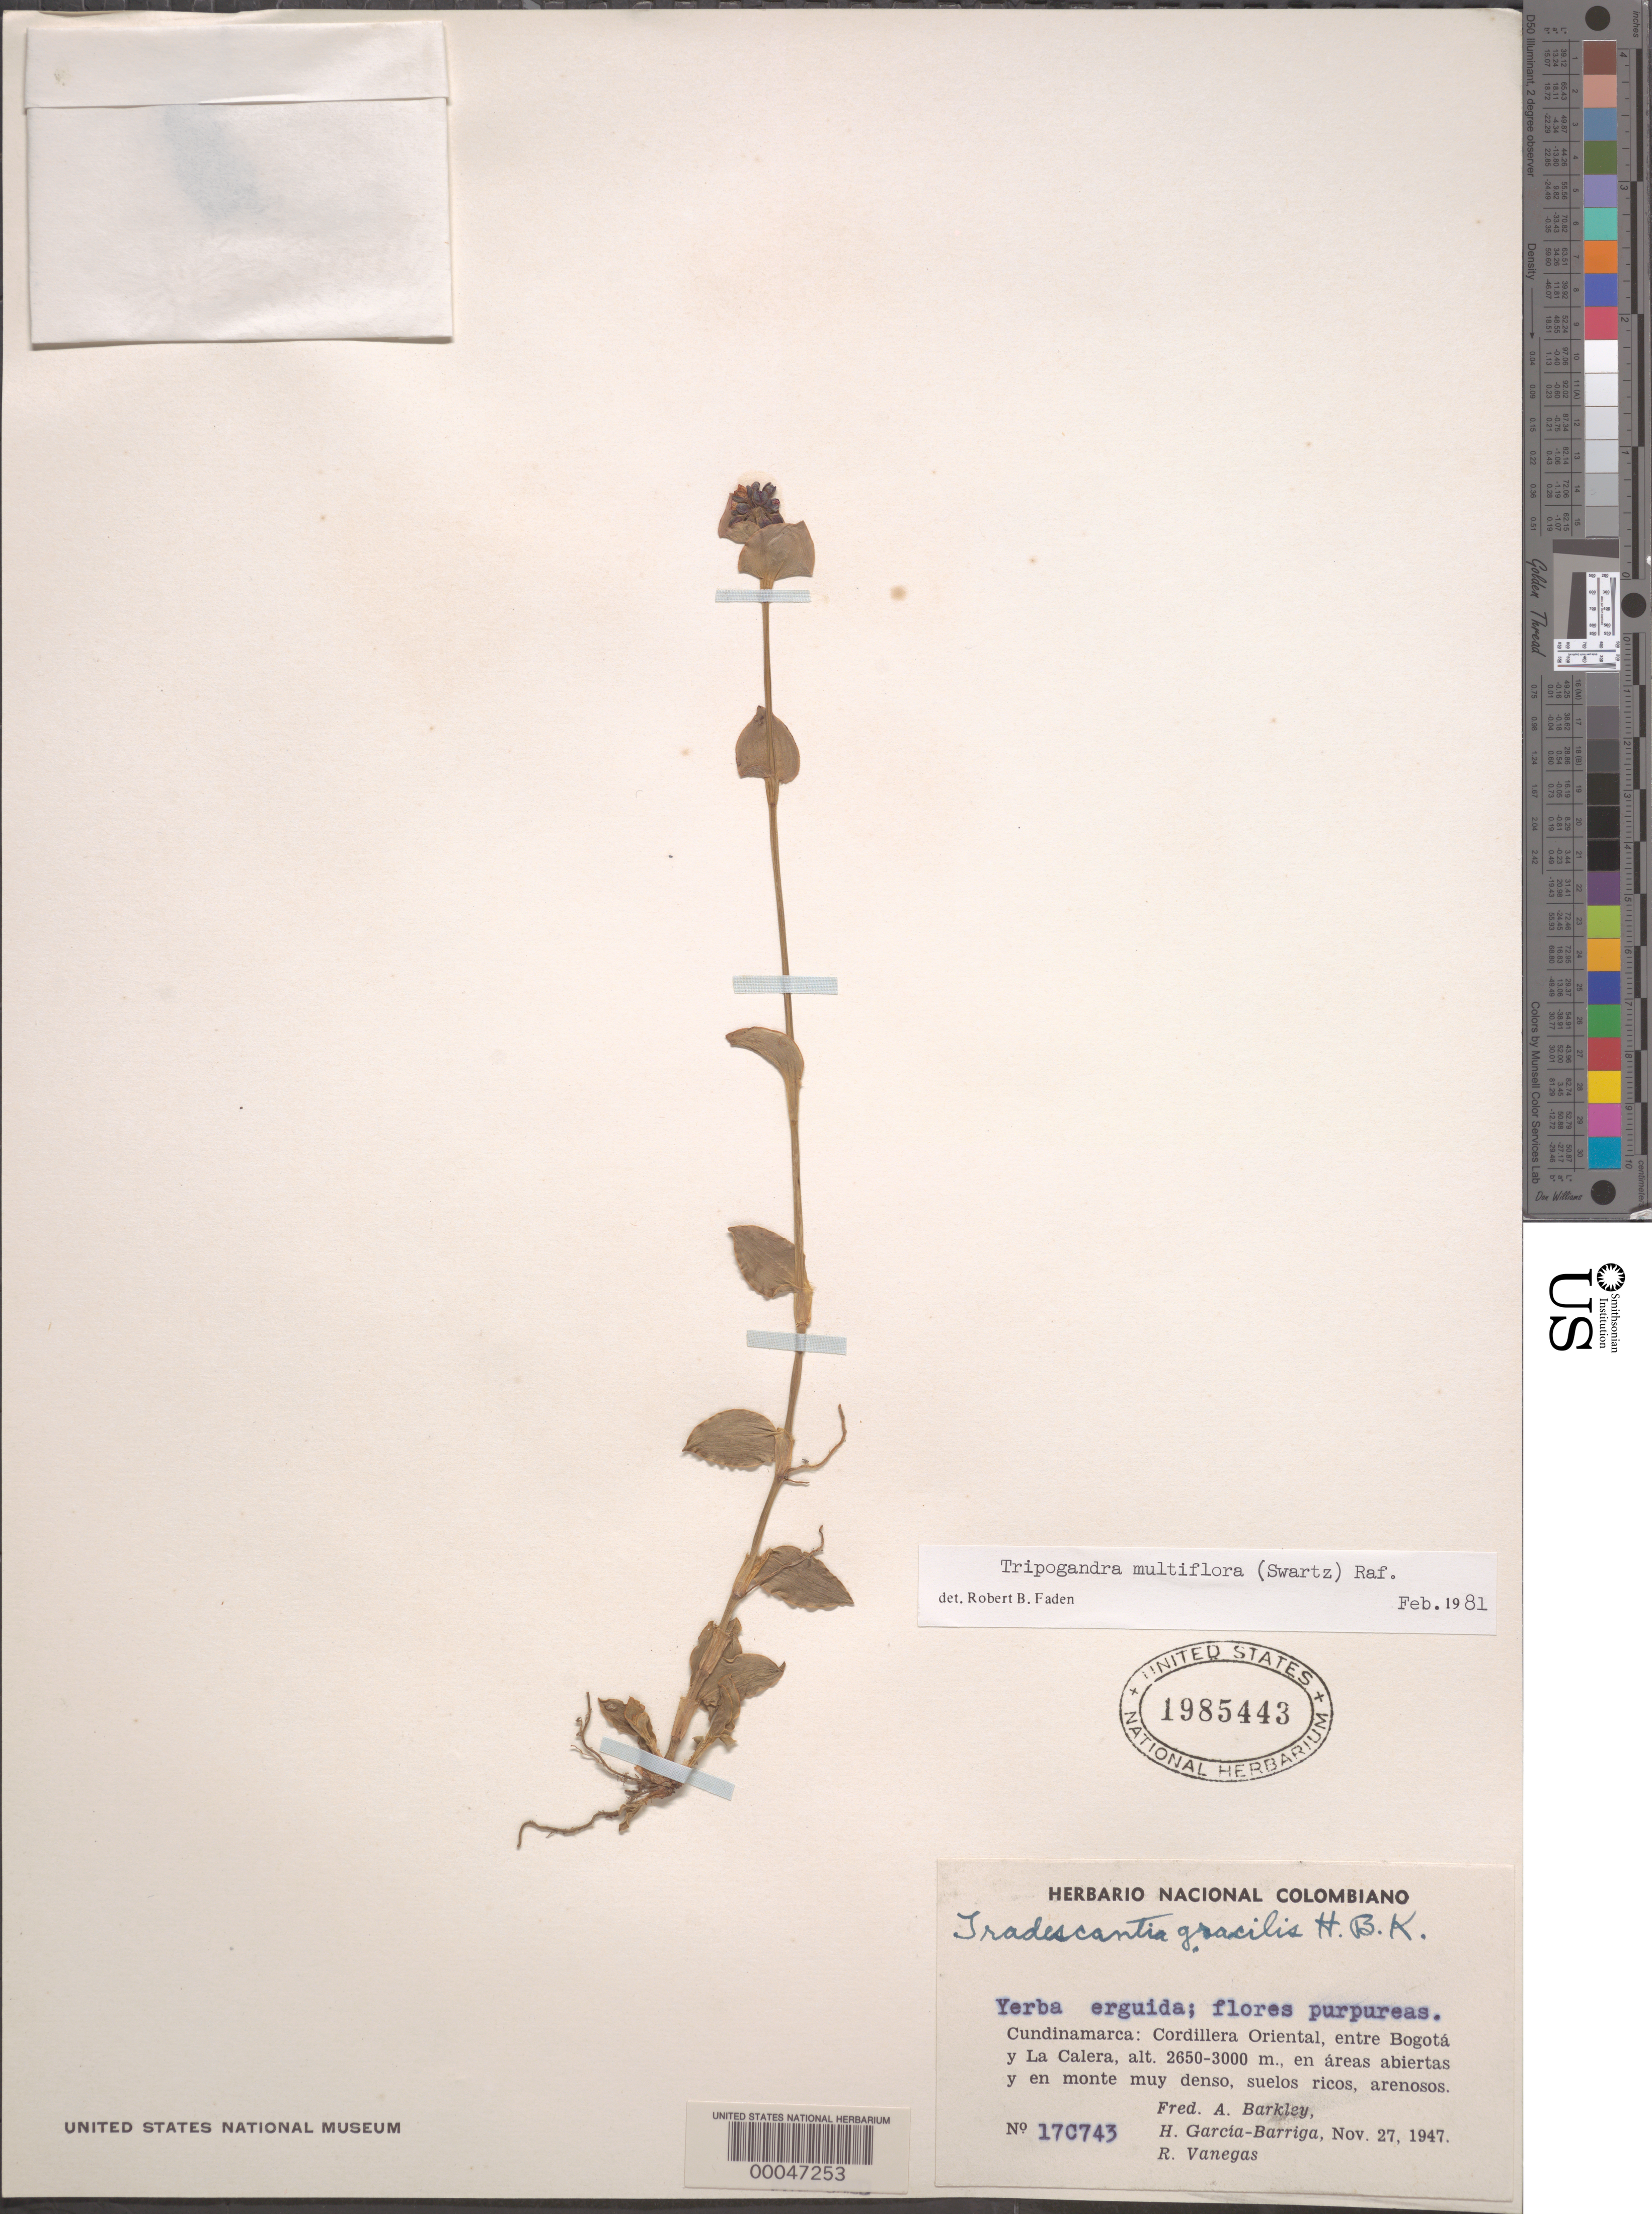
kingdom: Plantae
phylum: Tracheophyta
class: Liliopsida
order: Commelinales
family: Commelinaceae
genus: Tripogandra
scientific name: Tripogandra multiflora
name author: (Sw.) Raf.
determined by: Faden, Robert B., (US), Smithsonian Institution - National Museum of Natural History (UNITED STATES)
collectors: F. A. Barkley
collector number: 17c743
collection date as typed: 27 Nov 1947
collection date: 1947-11-27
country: Colombia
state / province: Bogota D.C. / Cundinamarca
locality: Cordillera Oriental, between Bogota and la Calera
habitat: Rocky, sandy soil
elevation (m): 2650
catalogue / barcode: US 1985443